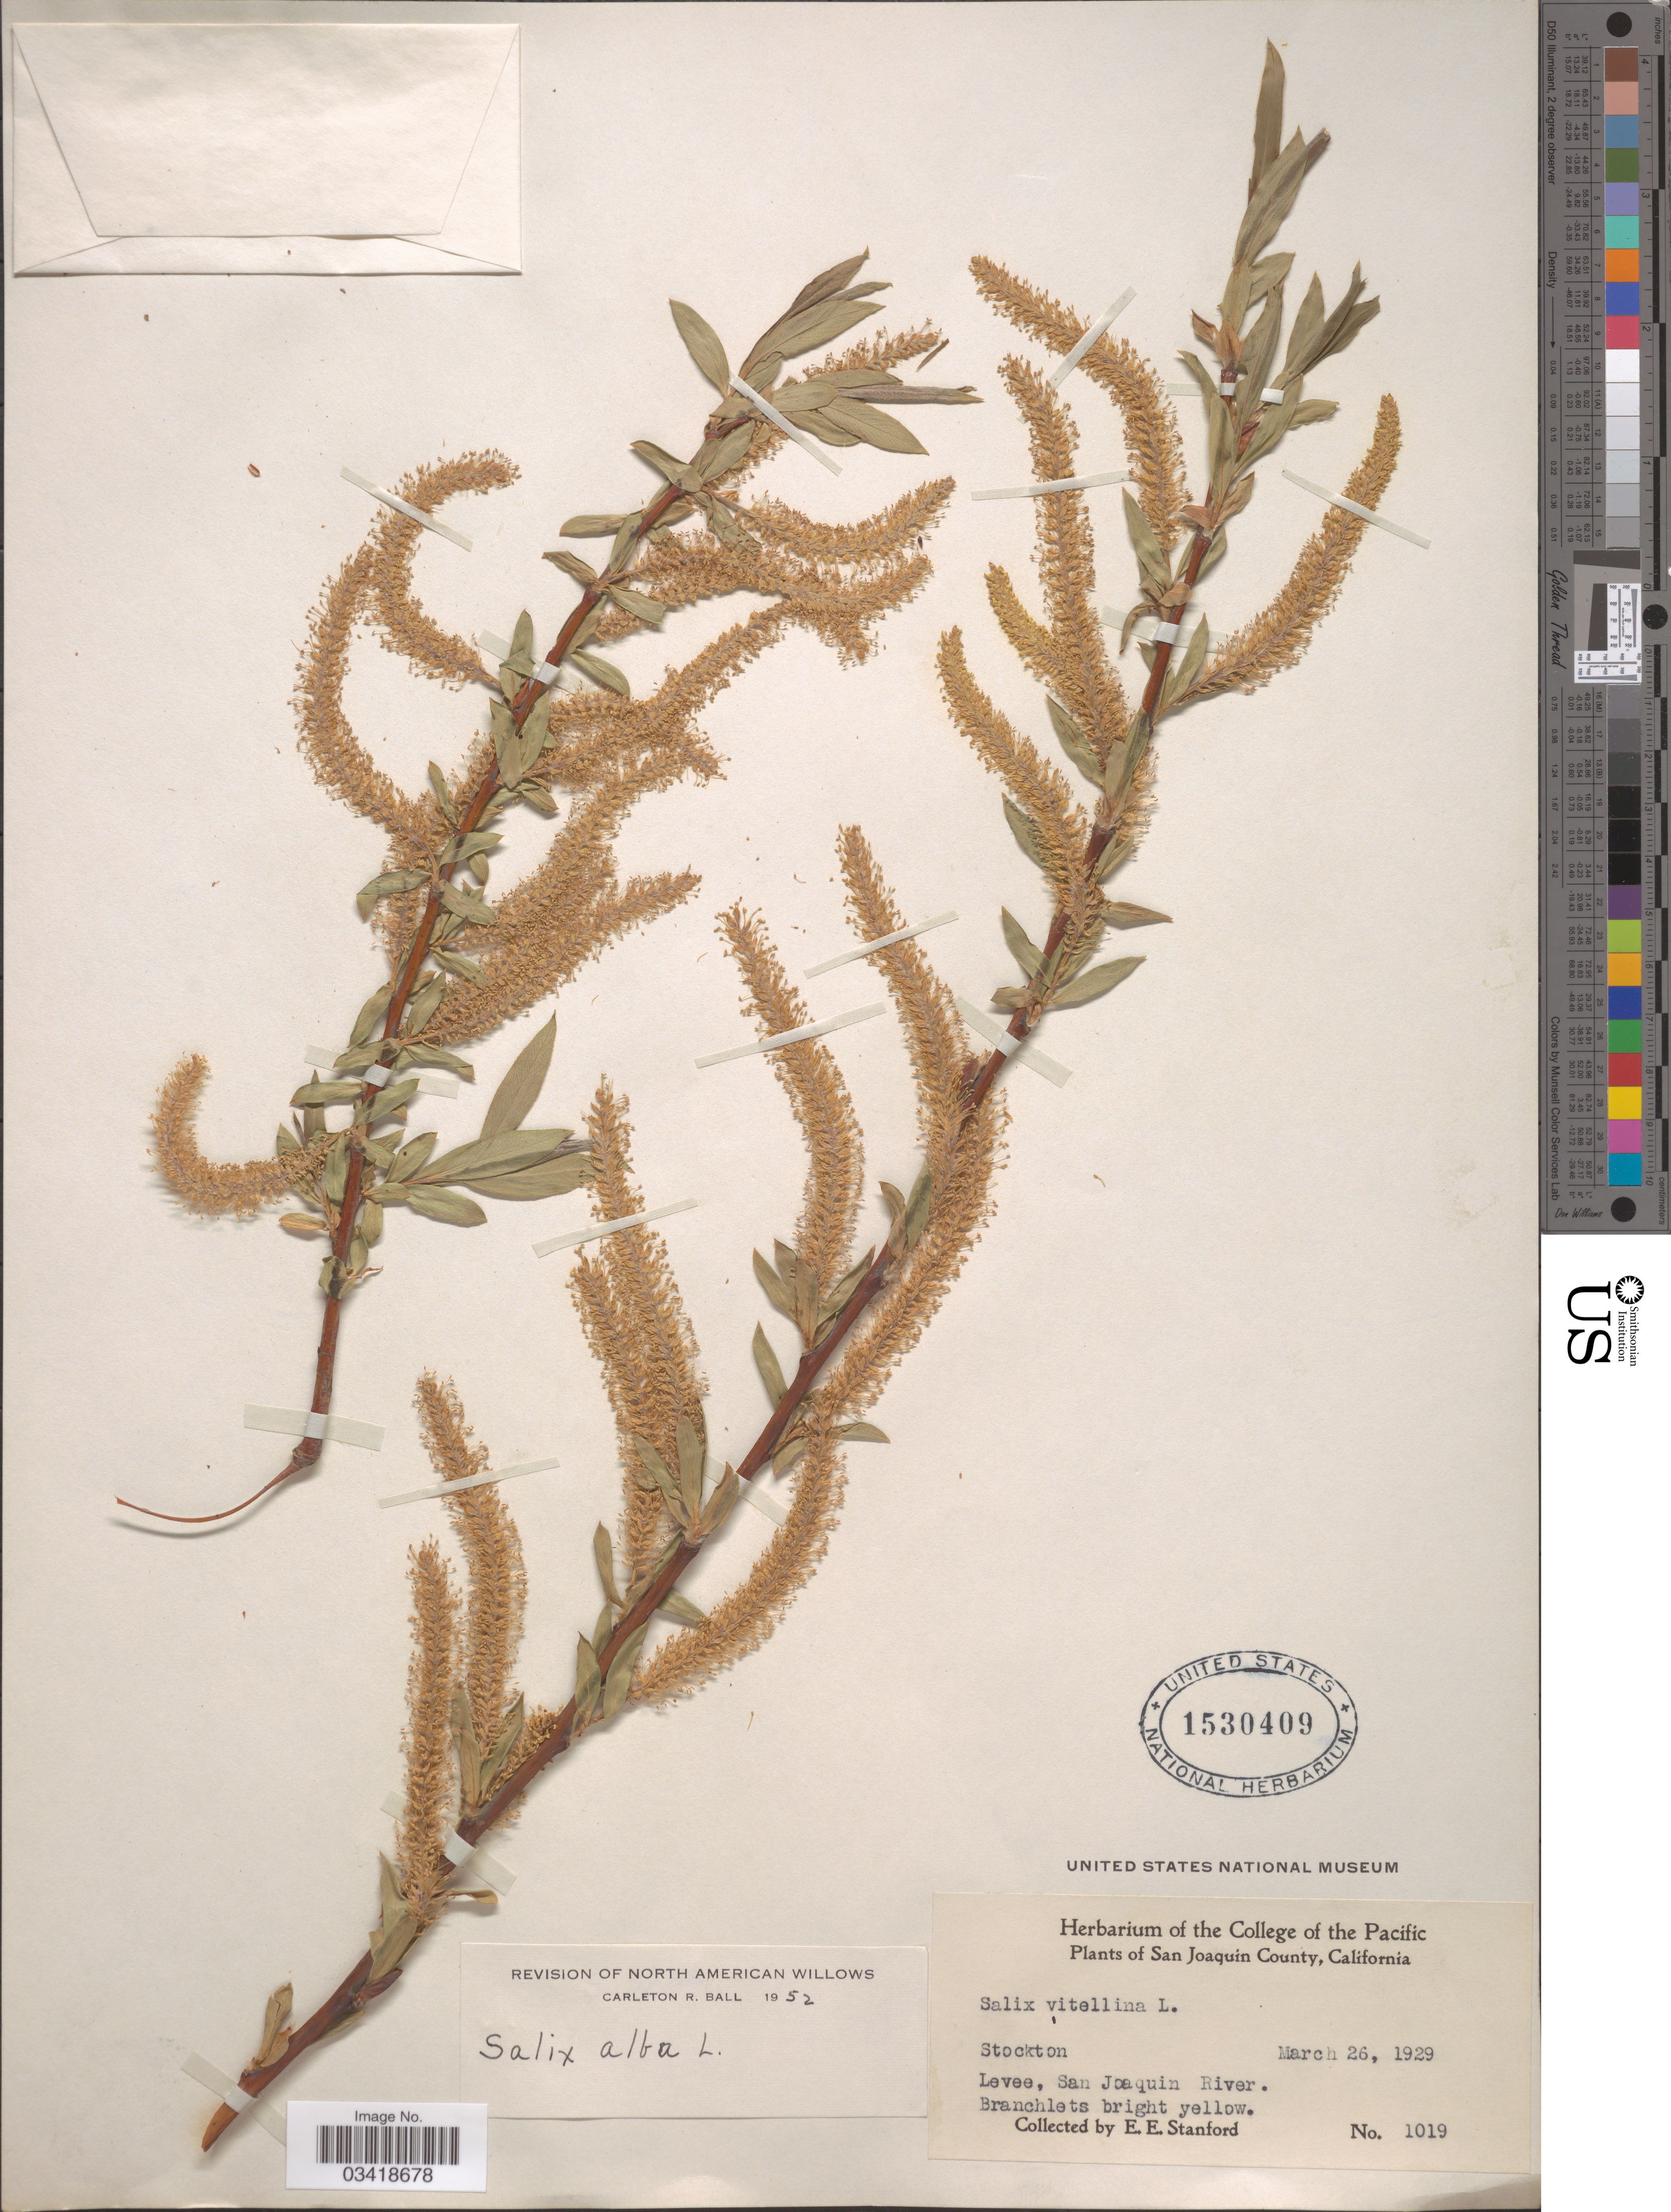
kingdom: Plantae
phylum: Tracheophyta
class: Magnoliopsida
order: Malpighiales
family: Salicaceae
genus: Salix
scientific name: Salix alba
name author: L.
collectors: E. Stanford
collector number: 1019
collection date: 1929-03-26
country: United States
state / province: California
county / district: San Joaquin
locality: San Joaquin County. Stockton. Levee, San Joaquin River.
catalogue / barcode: US 1530409